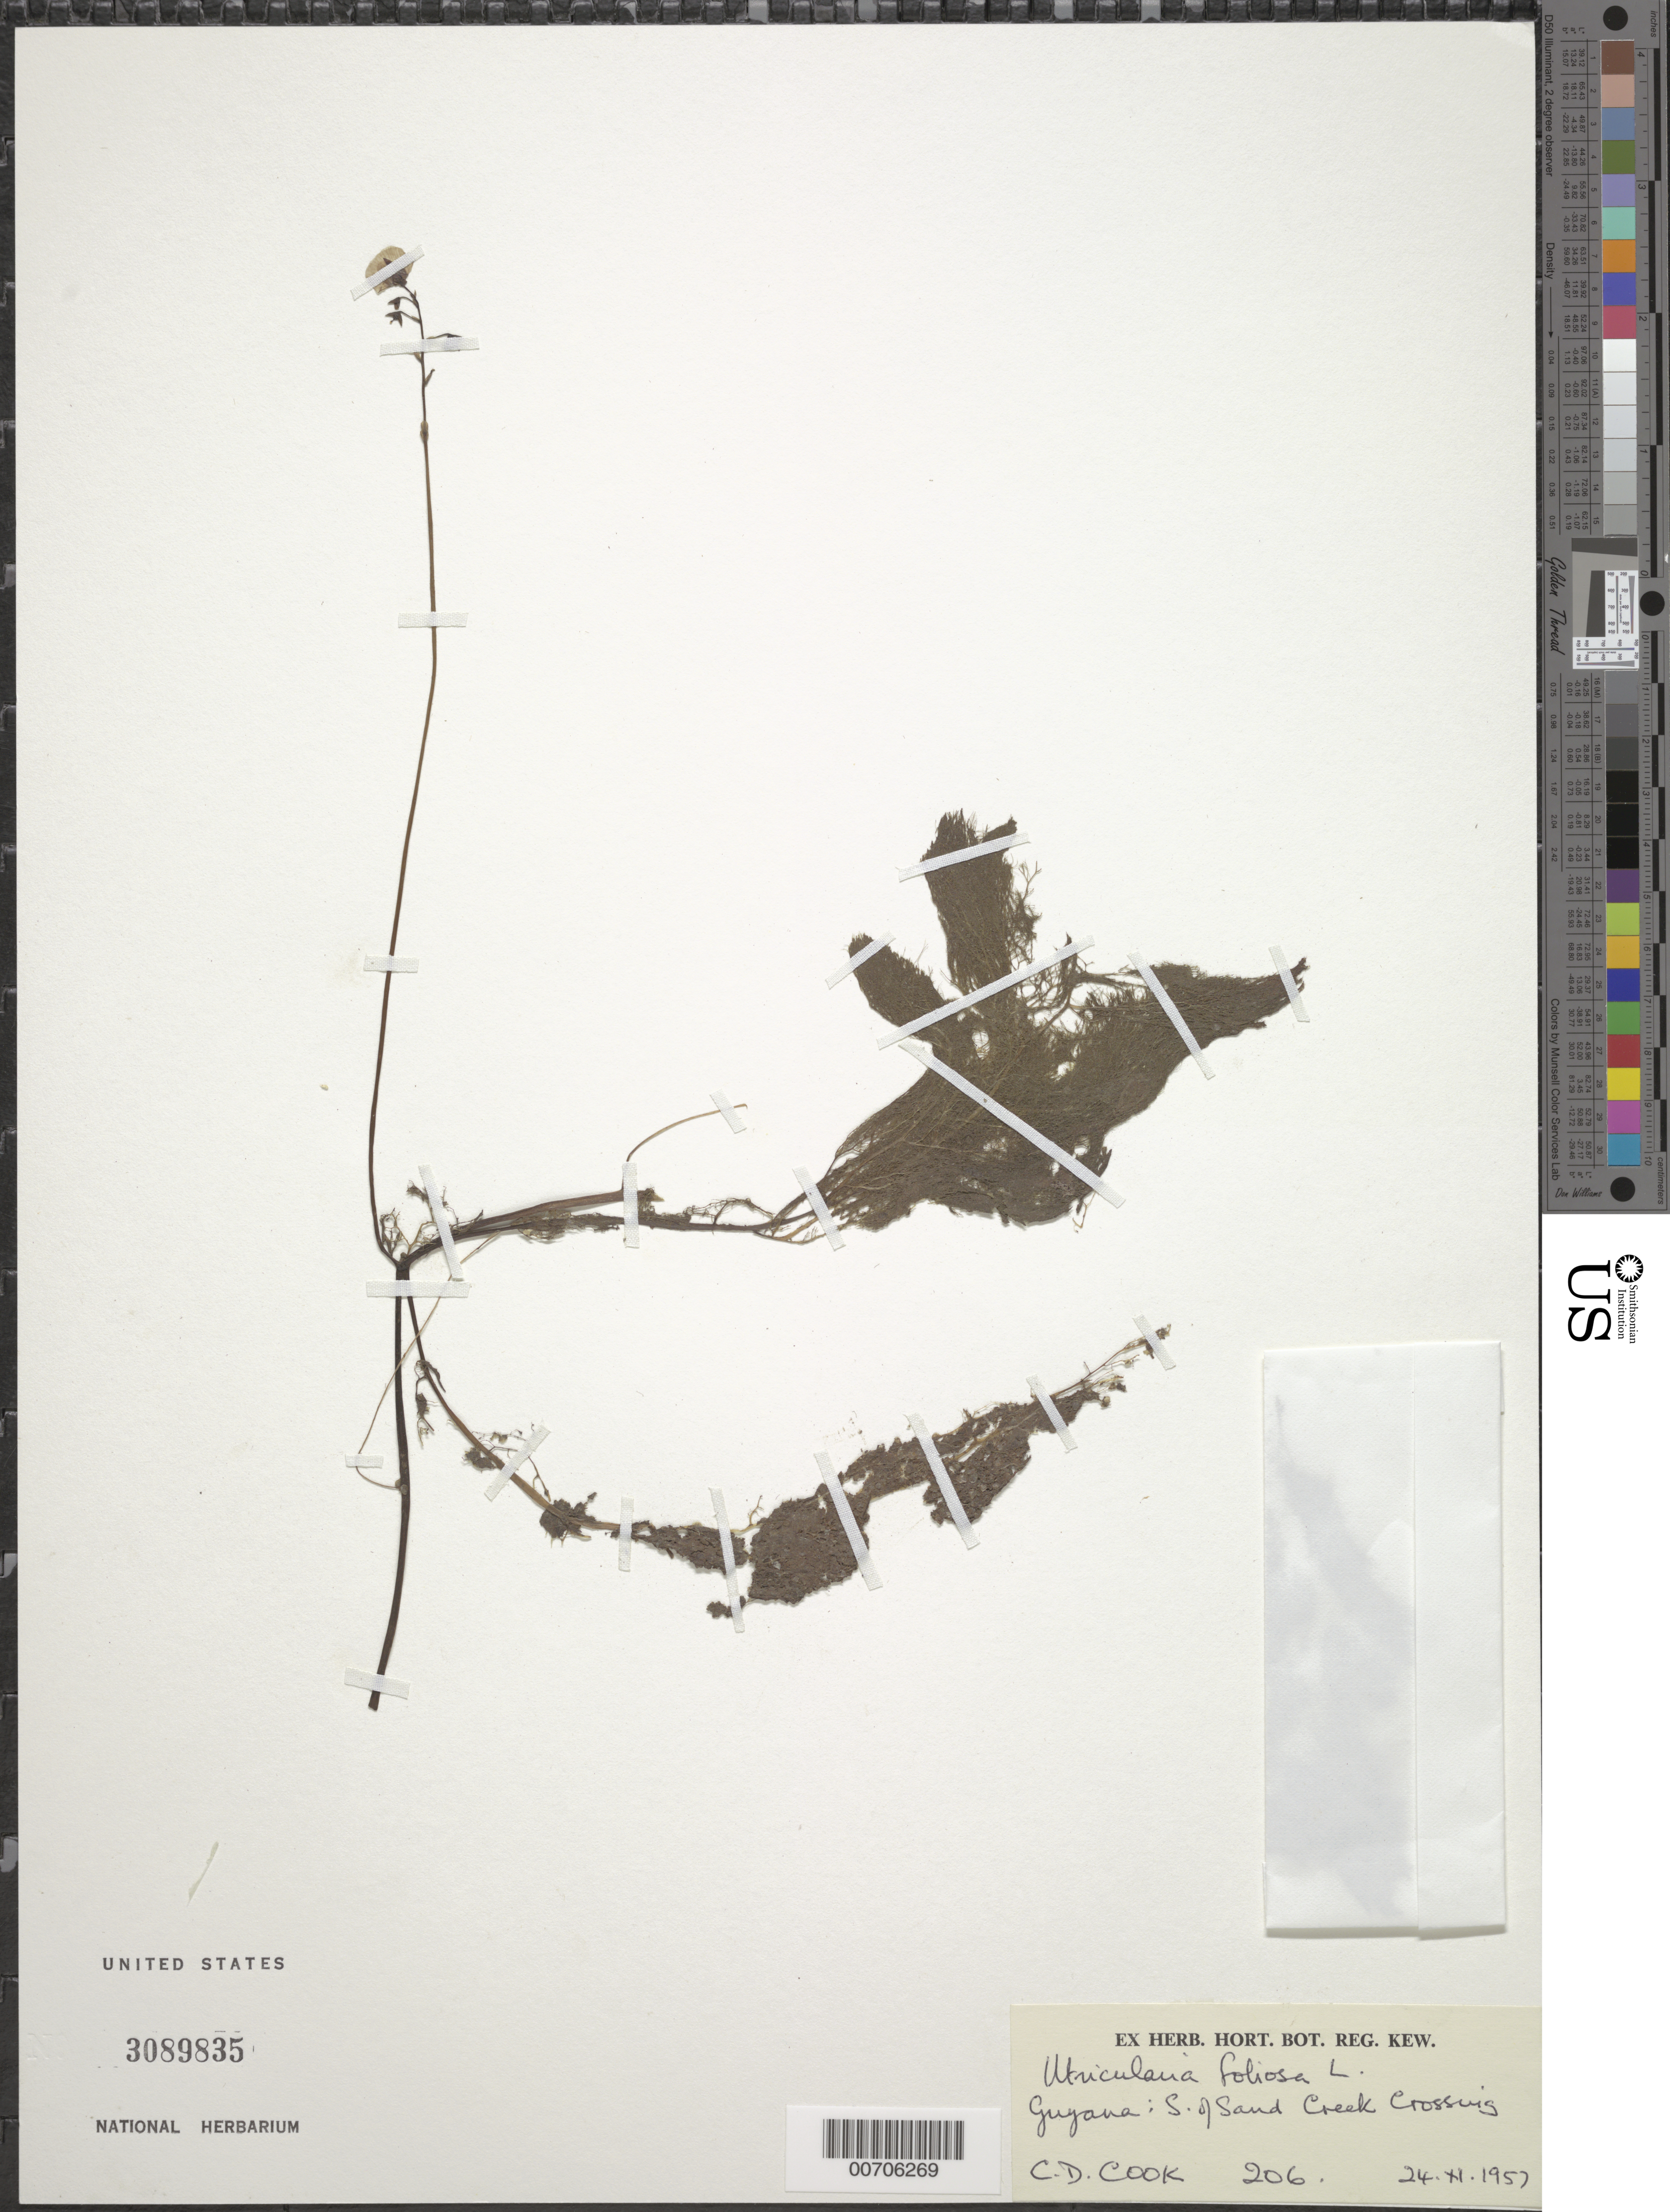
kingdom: Plantae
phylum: Tracheophyta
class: Magnoliopsida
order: Lamiales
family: Lentibulariaceae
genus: Utricularia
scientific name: Utricularia foliosa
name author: L.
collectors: C. D. K. Cook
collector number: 206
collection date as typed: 24-Nov-57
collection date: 1957-11-24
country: Guyana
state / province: U. Takutu-U. Essequibo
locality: Sand Creek Crossing, S of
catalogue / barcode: US 3089835